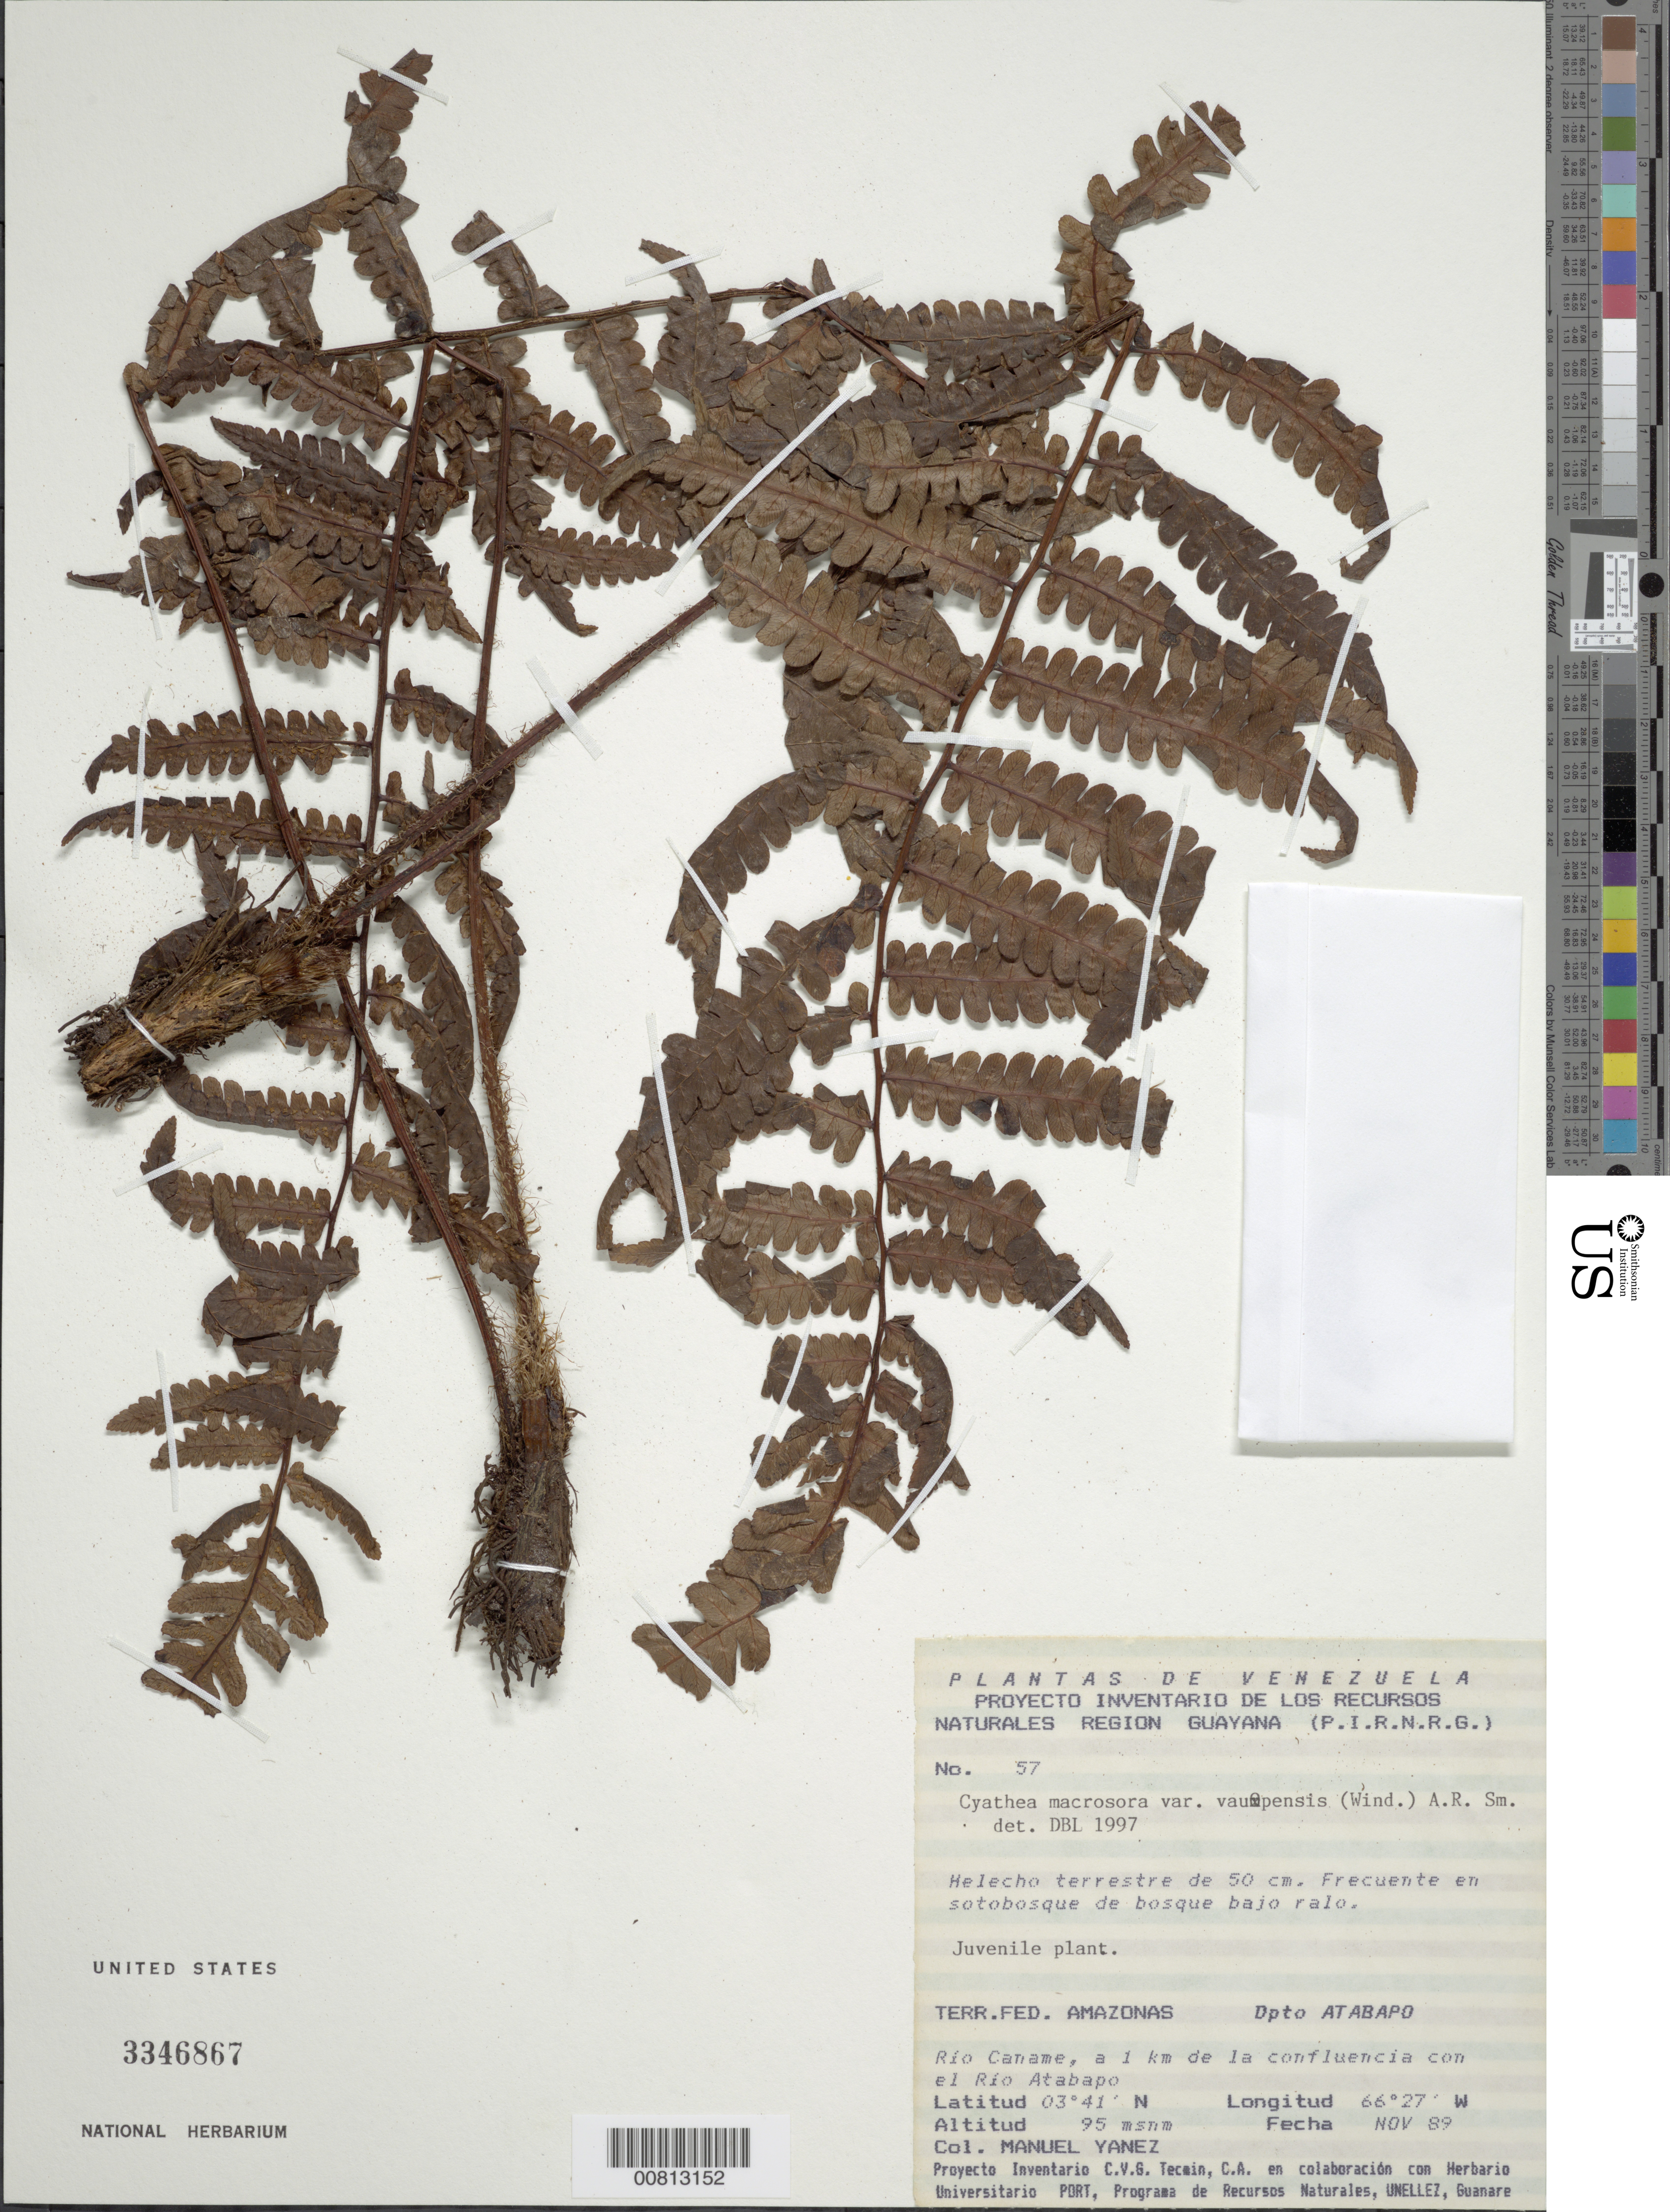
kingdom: Plantae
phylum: Tracheophyta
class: Polypodiopsida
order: Cyatheales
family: Cyatheaceae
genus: Cyathea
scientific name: Cyathea macrosora var. vaupensis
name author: (P.G. Windisch) A.R. Sm.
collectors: M. Yanez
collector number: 57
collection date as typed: Nov-89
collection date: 1989-11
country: Venezuela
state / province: Amazonas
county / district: Atabapo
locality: Río Caname, a 1 km de la confluencia con el río Atabapo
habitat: Sotobosque de bosque bajo ralo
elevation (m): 95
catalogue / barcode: US 3346867